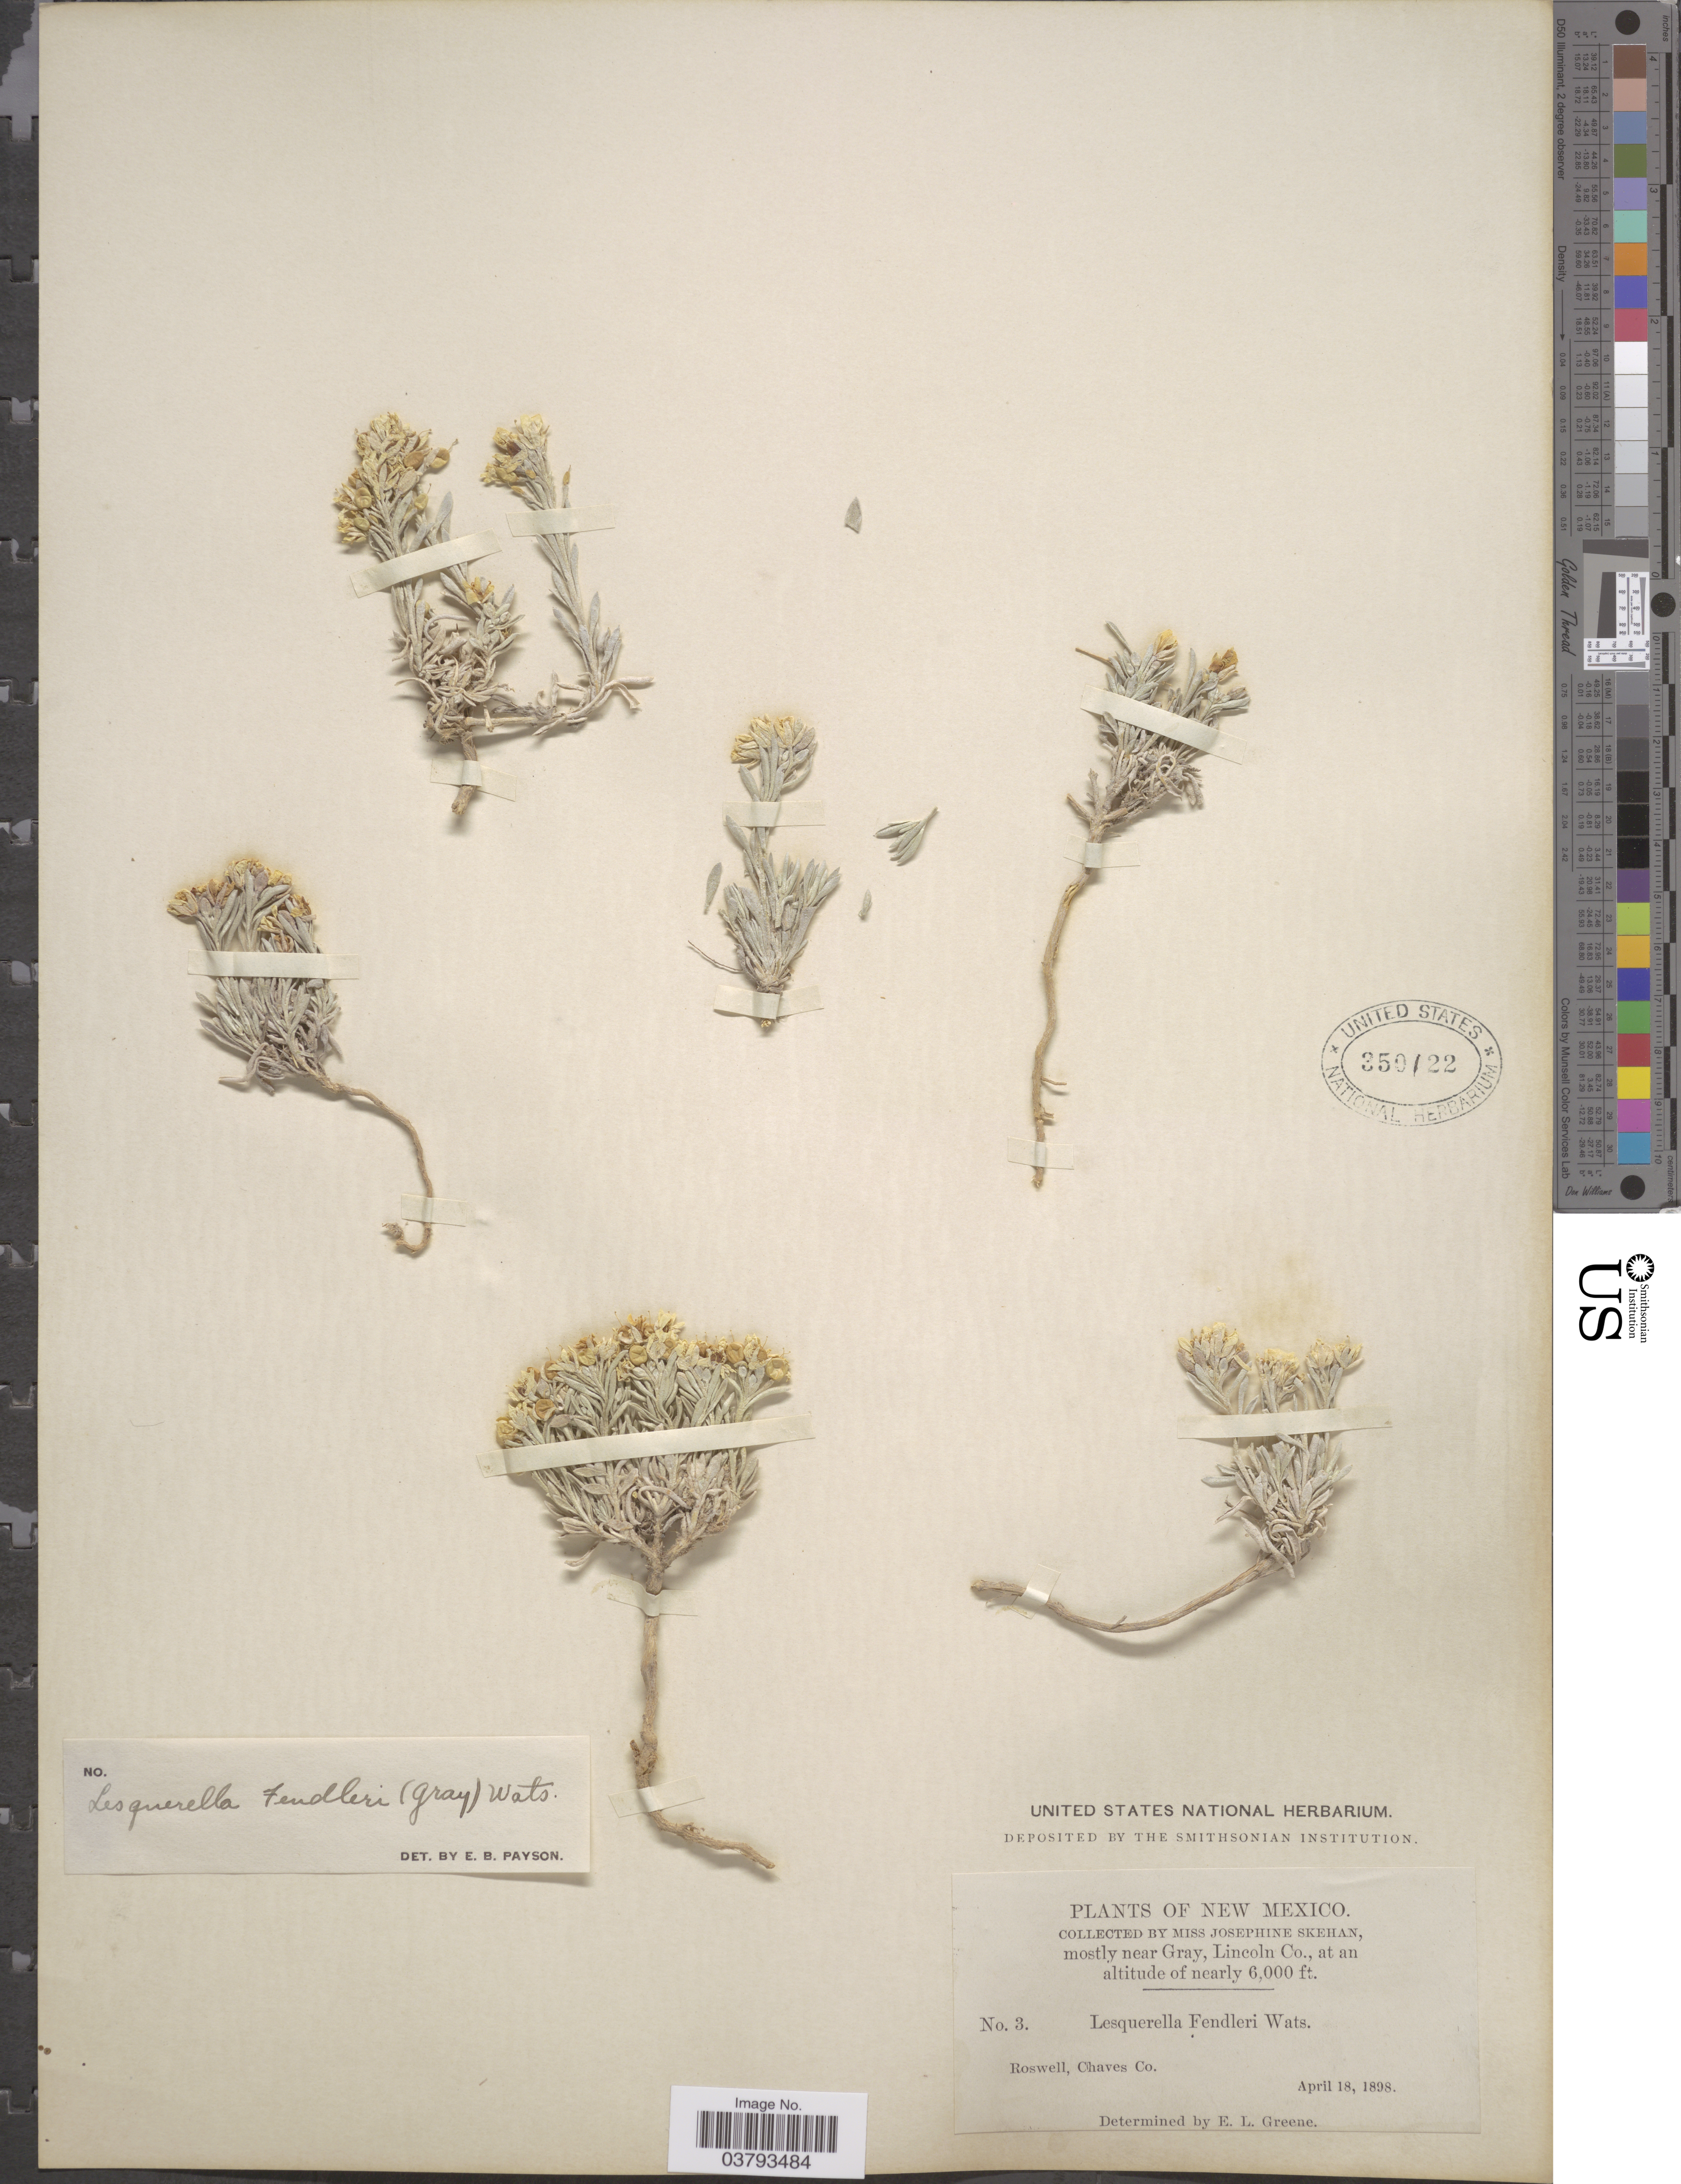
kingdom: Plantae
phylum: Tracheophyta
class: Magnoliopsida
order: Brassicales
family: Brassicaceae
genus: Lesquerella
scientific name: Lesquerella fendleri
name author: (A. Gray) S. Watson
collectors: J. Skehan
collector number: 3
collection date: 1898-04-18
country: United States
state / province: New Mexico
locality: Mostly near Gray, Lincoln Co. Roswell, Chaves Co.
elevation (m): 1829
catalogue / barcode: US 350122